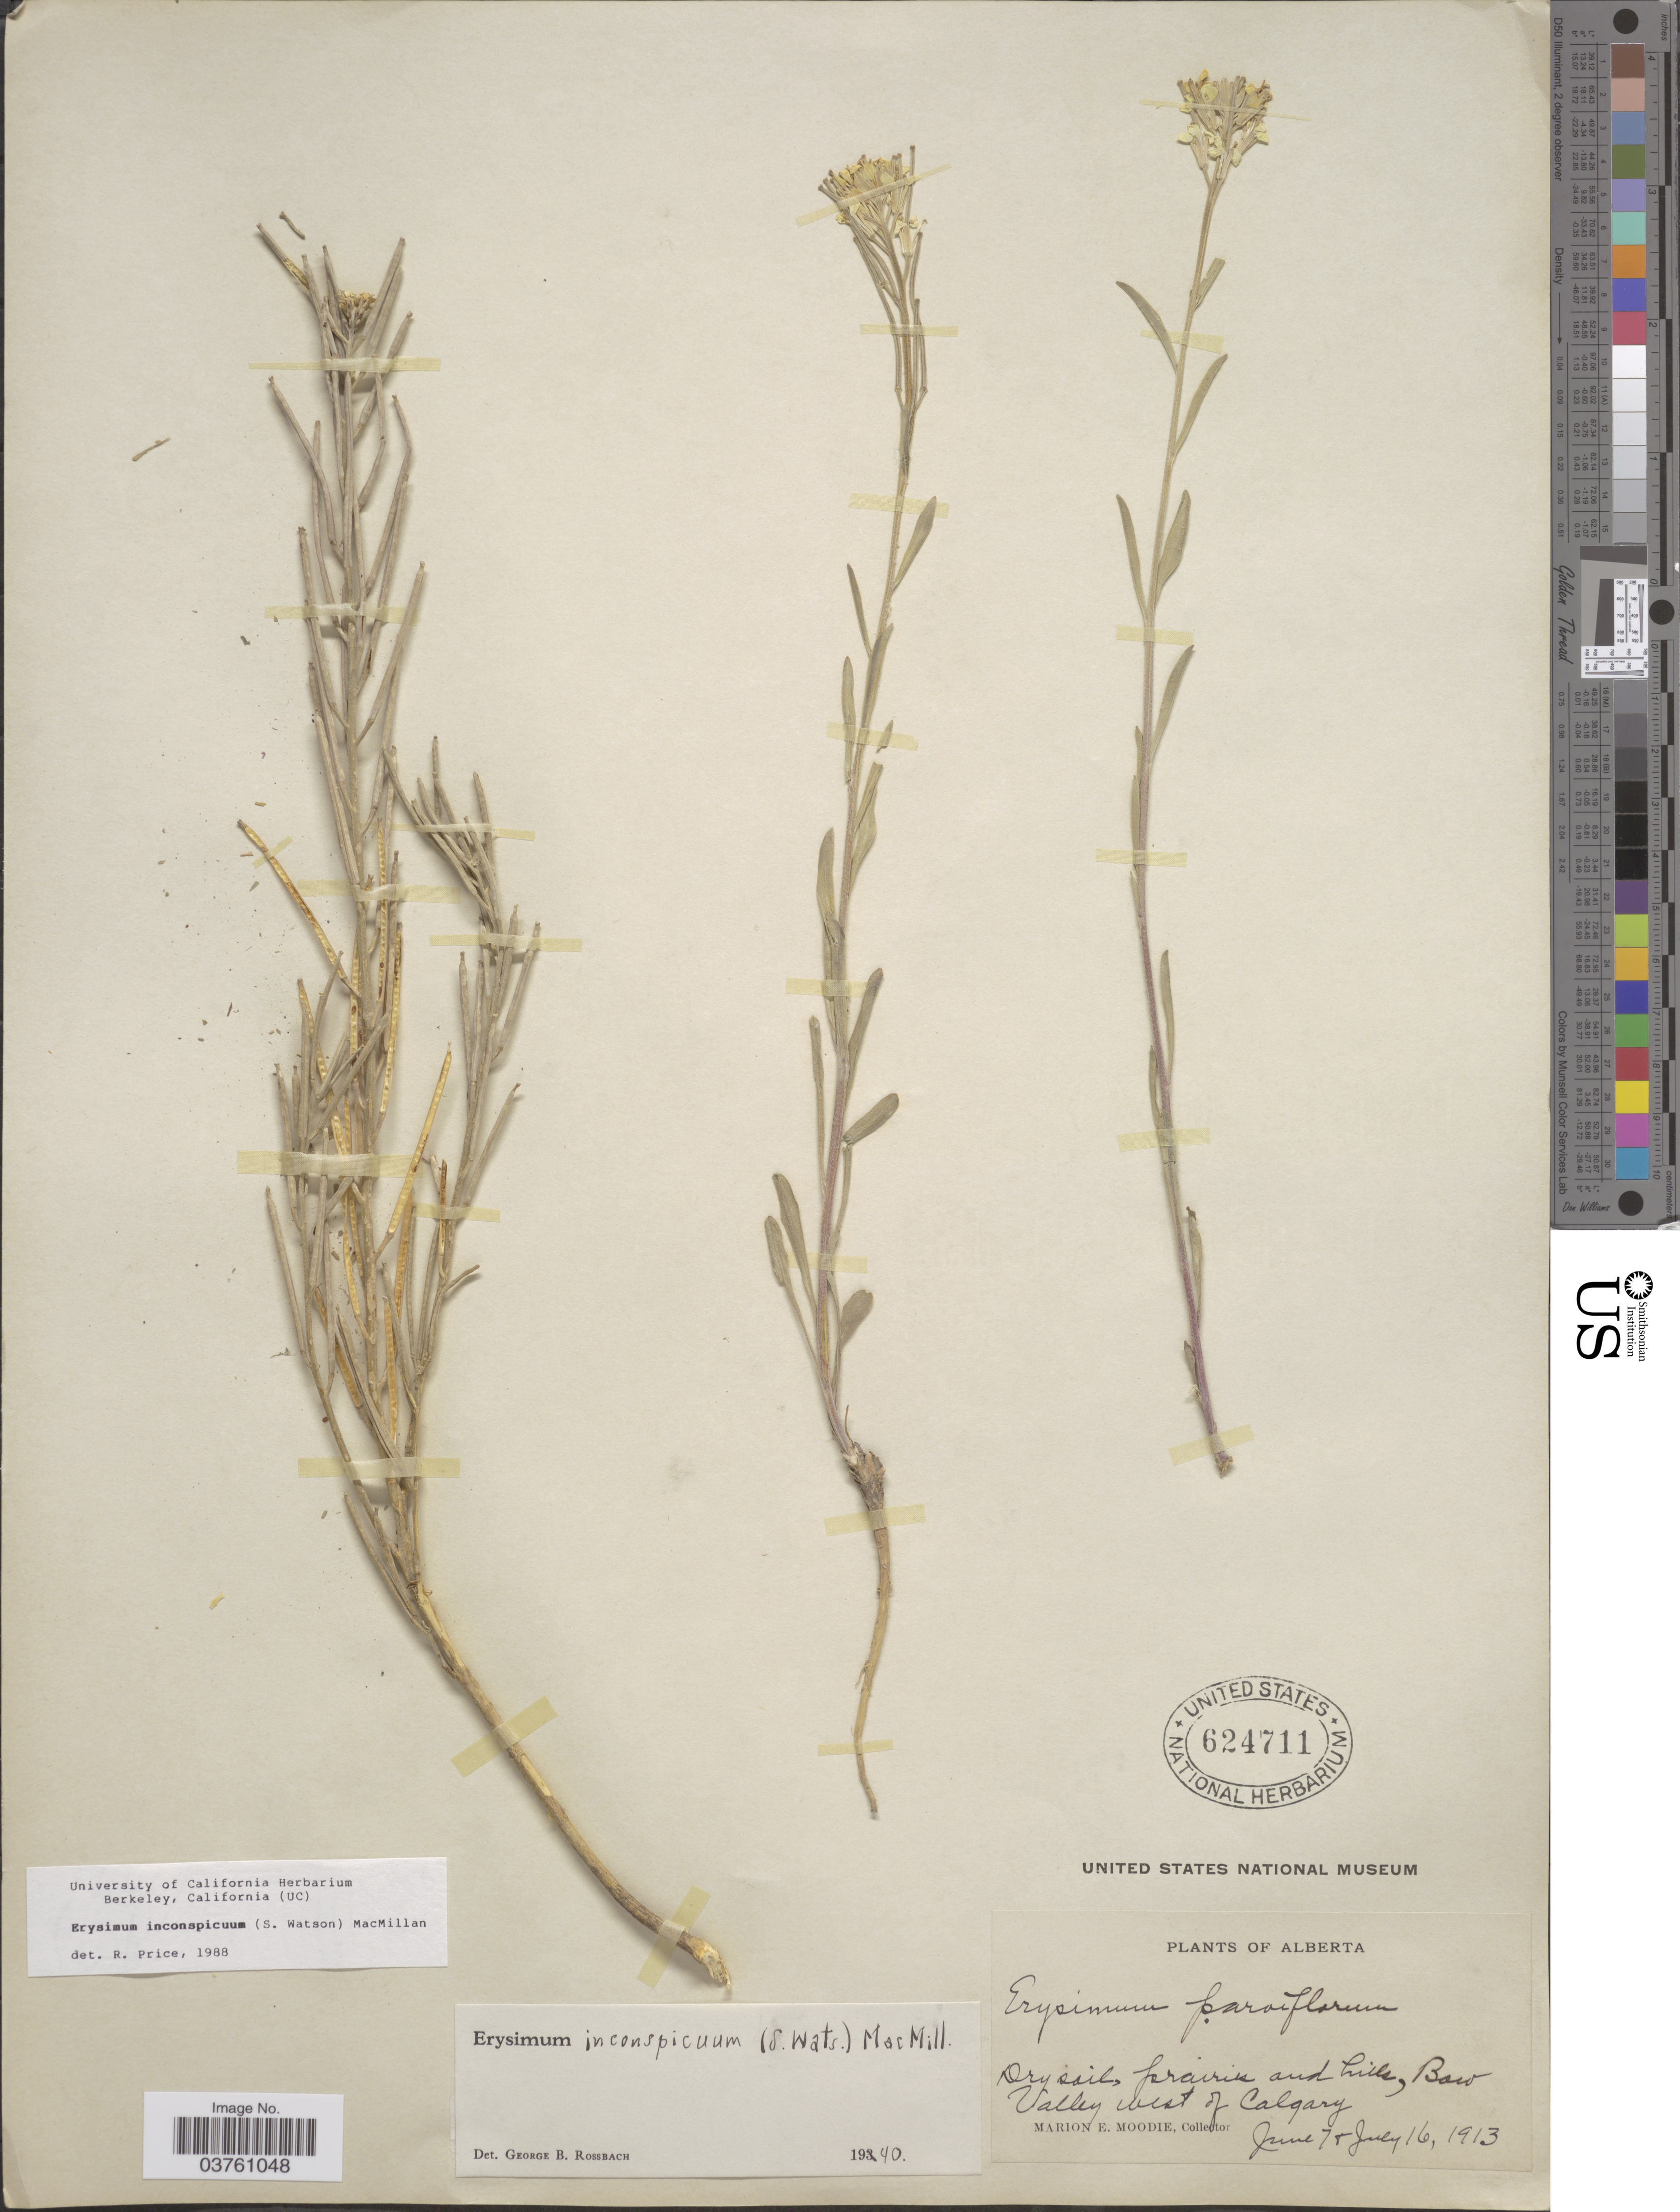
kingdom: Plantae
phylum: Tracheophyta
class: Magnoliopsida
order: Brassicales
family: Brassicaceae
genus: Erysimum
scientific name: Erysimum inconspicuum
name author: (S. Watson) MacMill.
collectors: M. E. Moodie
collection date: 1913-06-07/1913-07-16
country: Canada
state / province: Alberta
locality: Bow Valley west of Calgary.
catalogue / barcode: US 624711